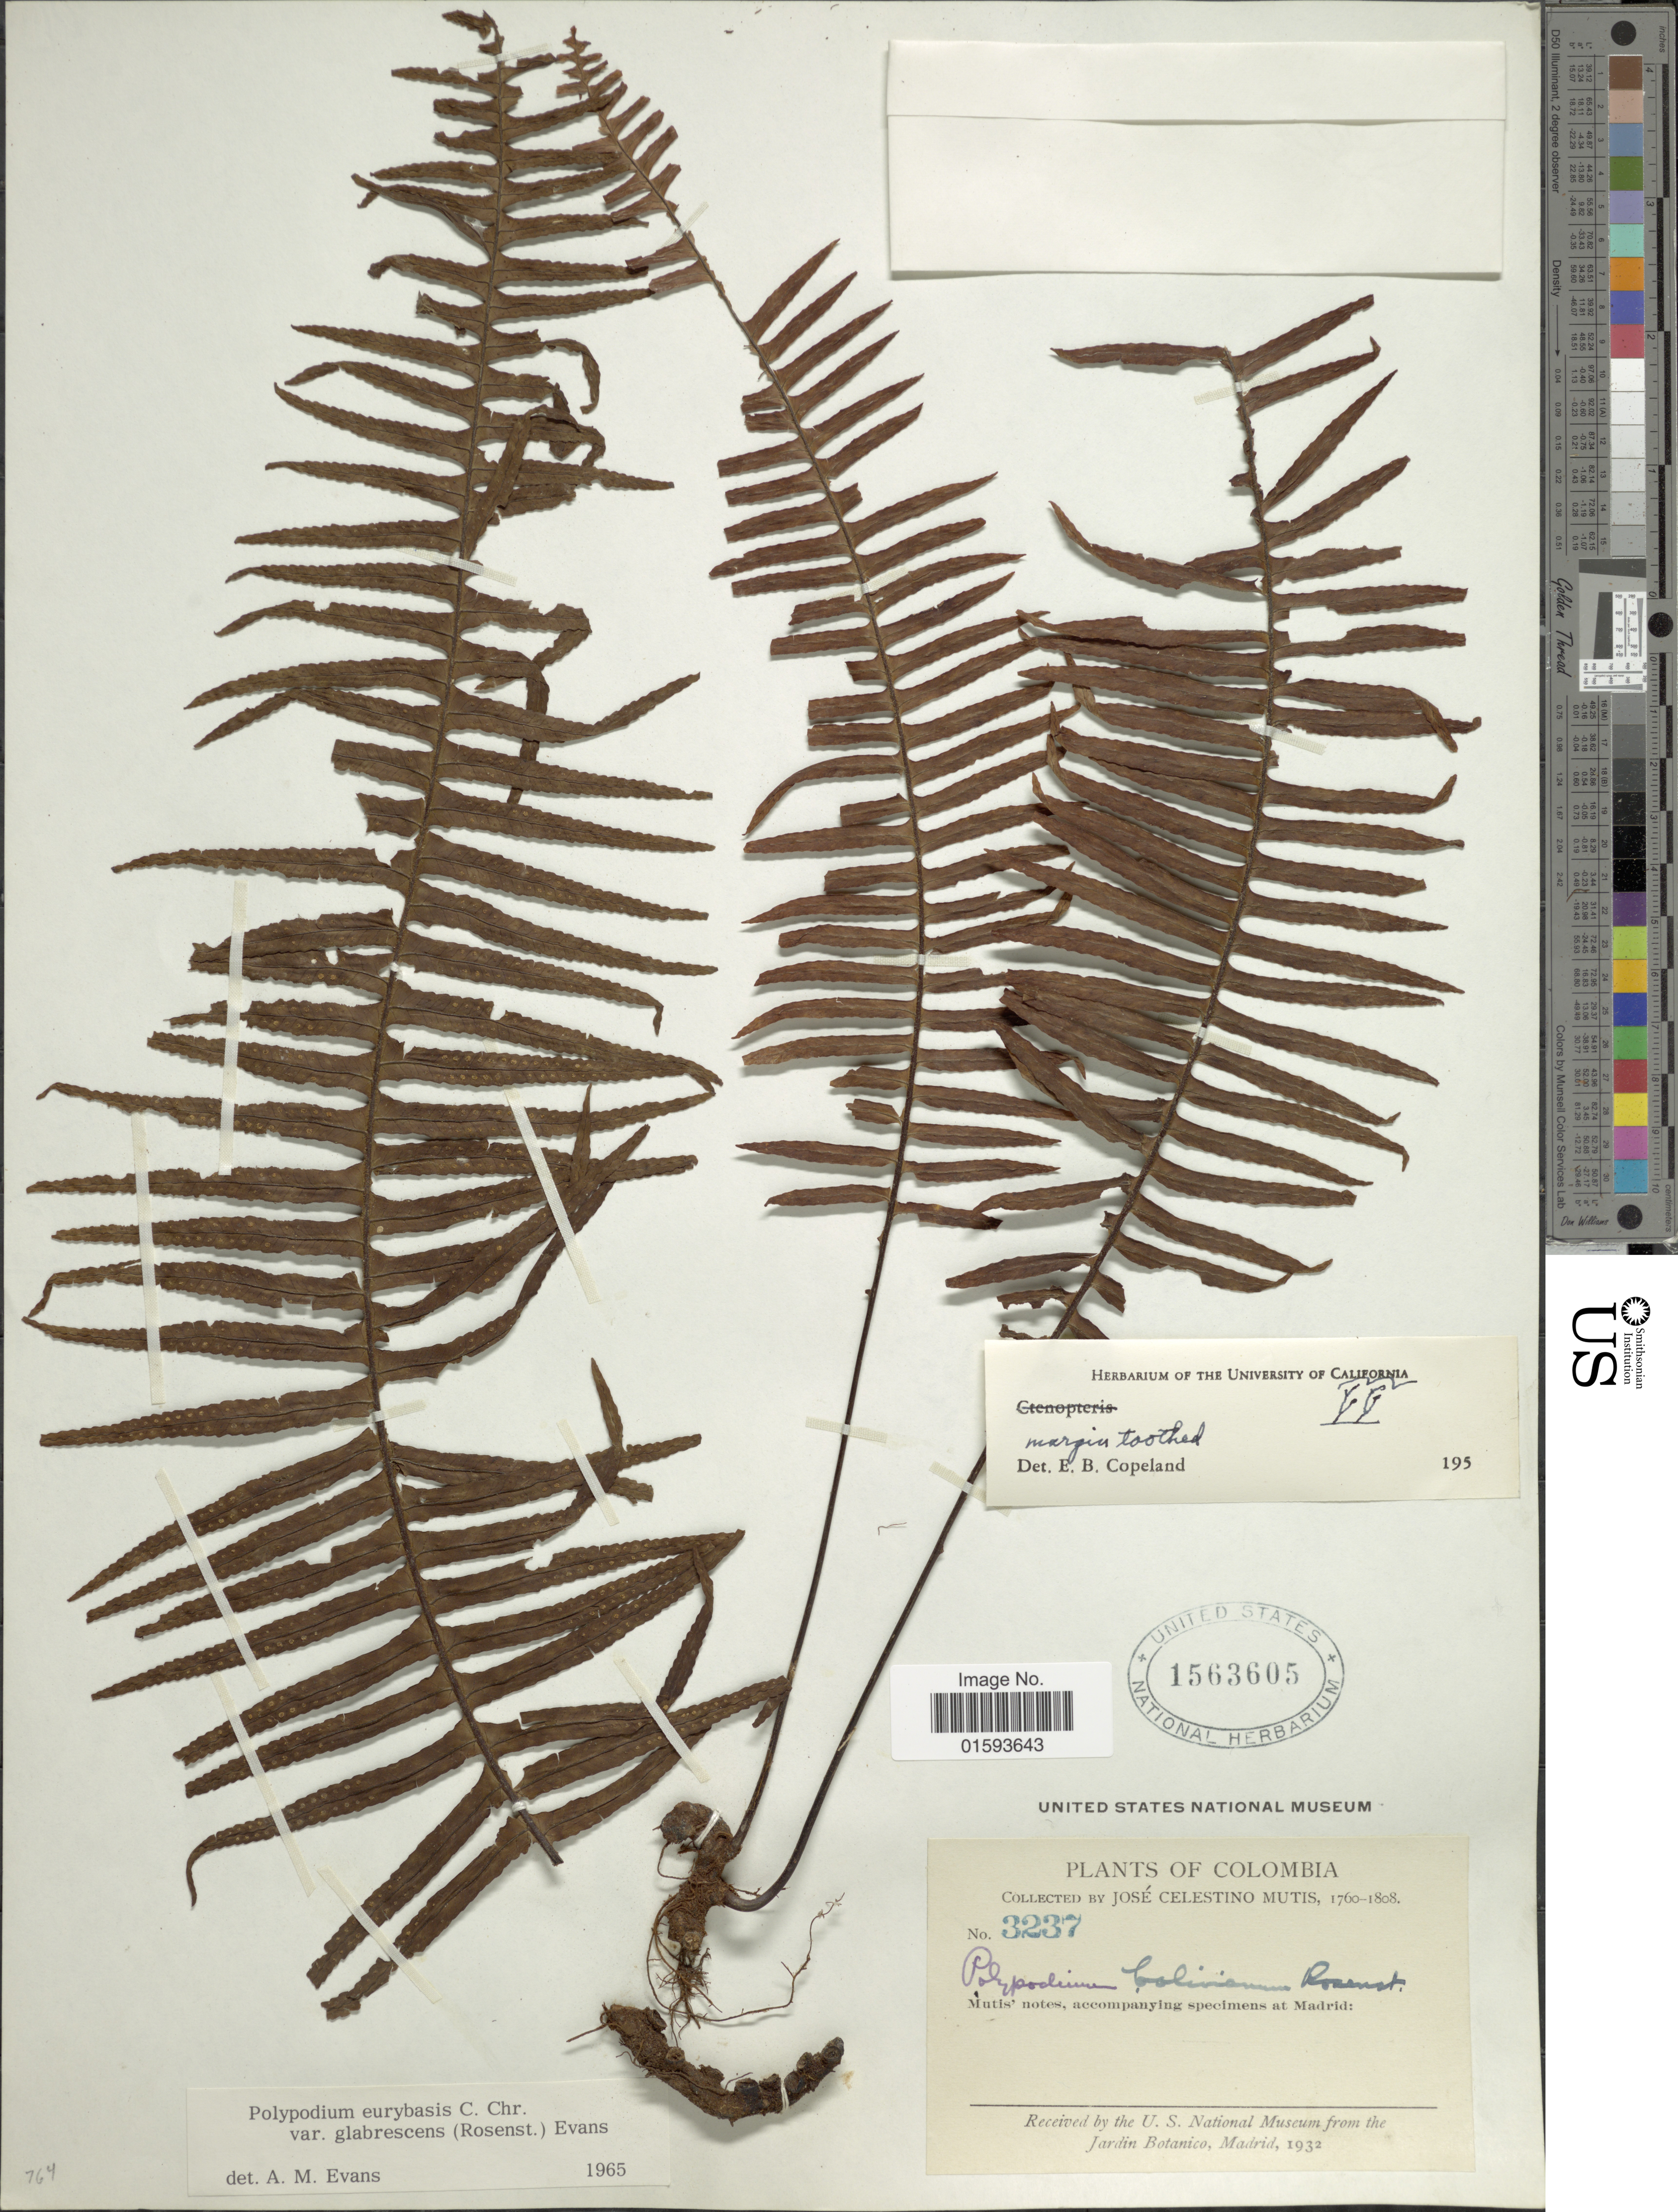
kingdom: Plantae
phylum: Tracheophyta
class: Polypodiopsida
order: Polypodiales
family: Polypodiaceae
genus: Pecluma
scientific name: Pecluma eurybasis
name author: (C. Chr.) M.G. Price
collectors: J. C. B. Mutis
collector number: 3237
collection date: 1760/1808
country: Colombia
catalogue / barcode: US 1563605